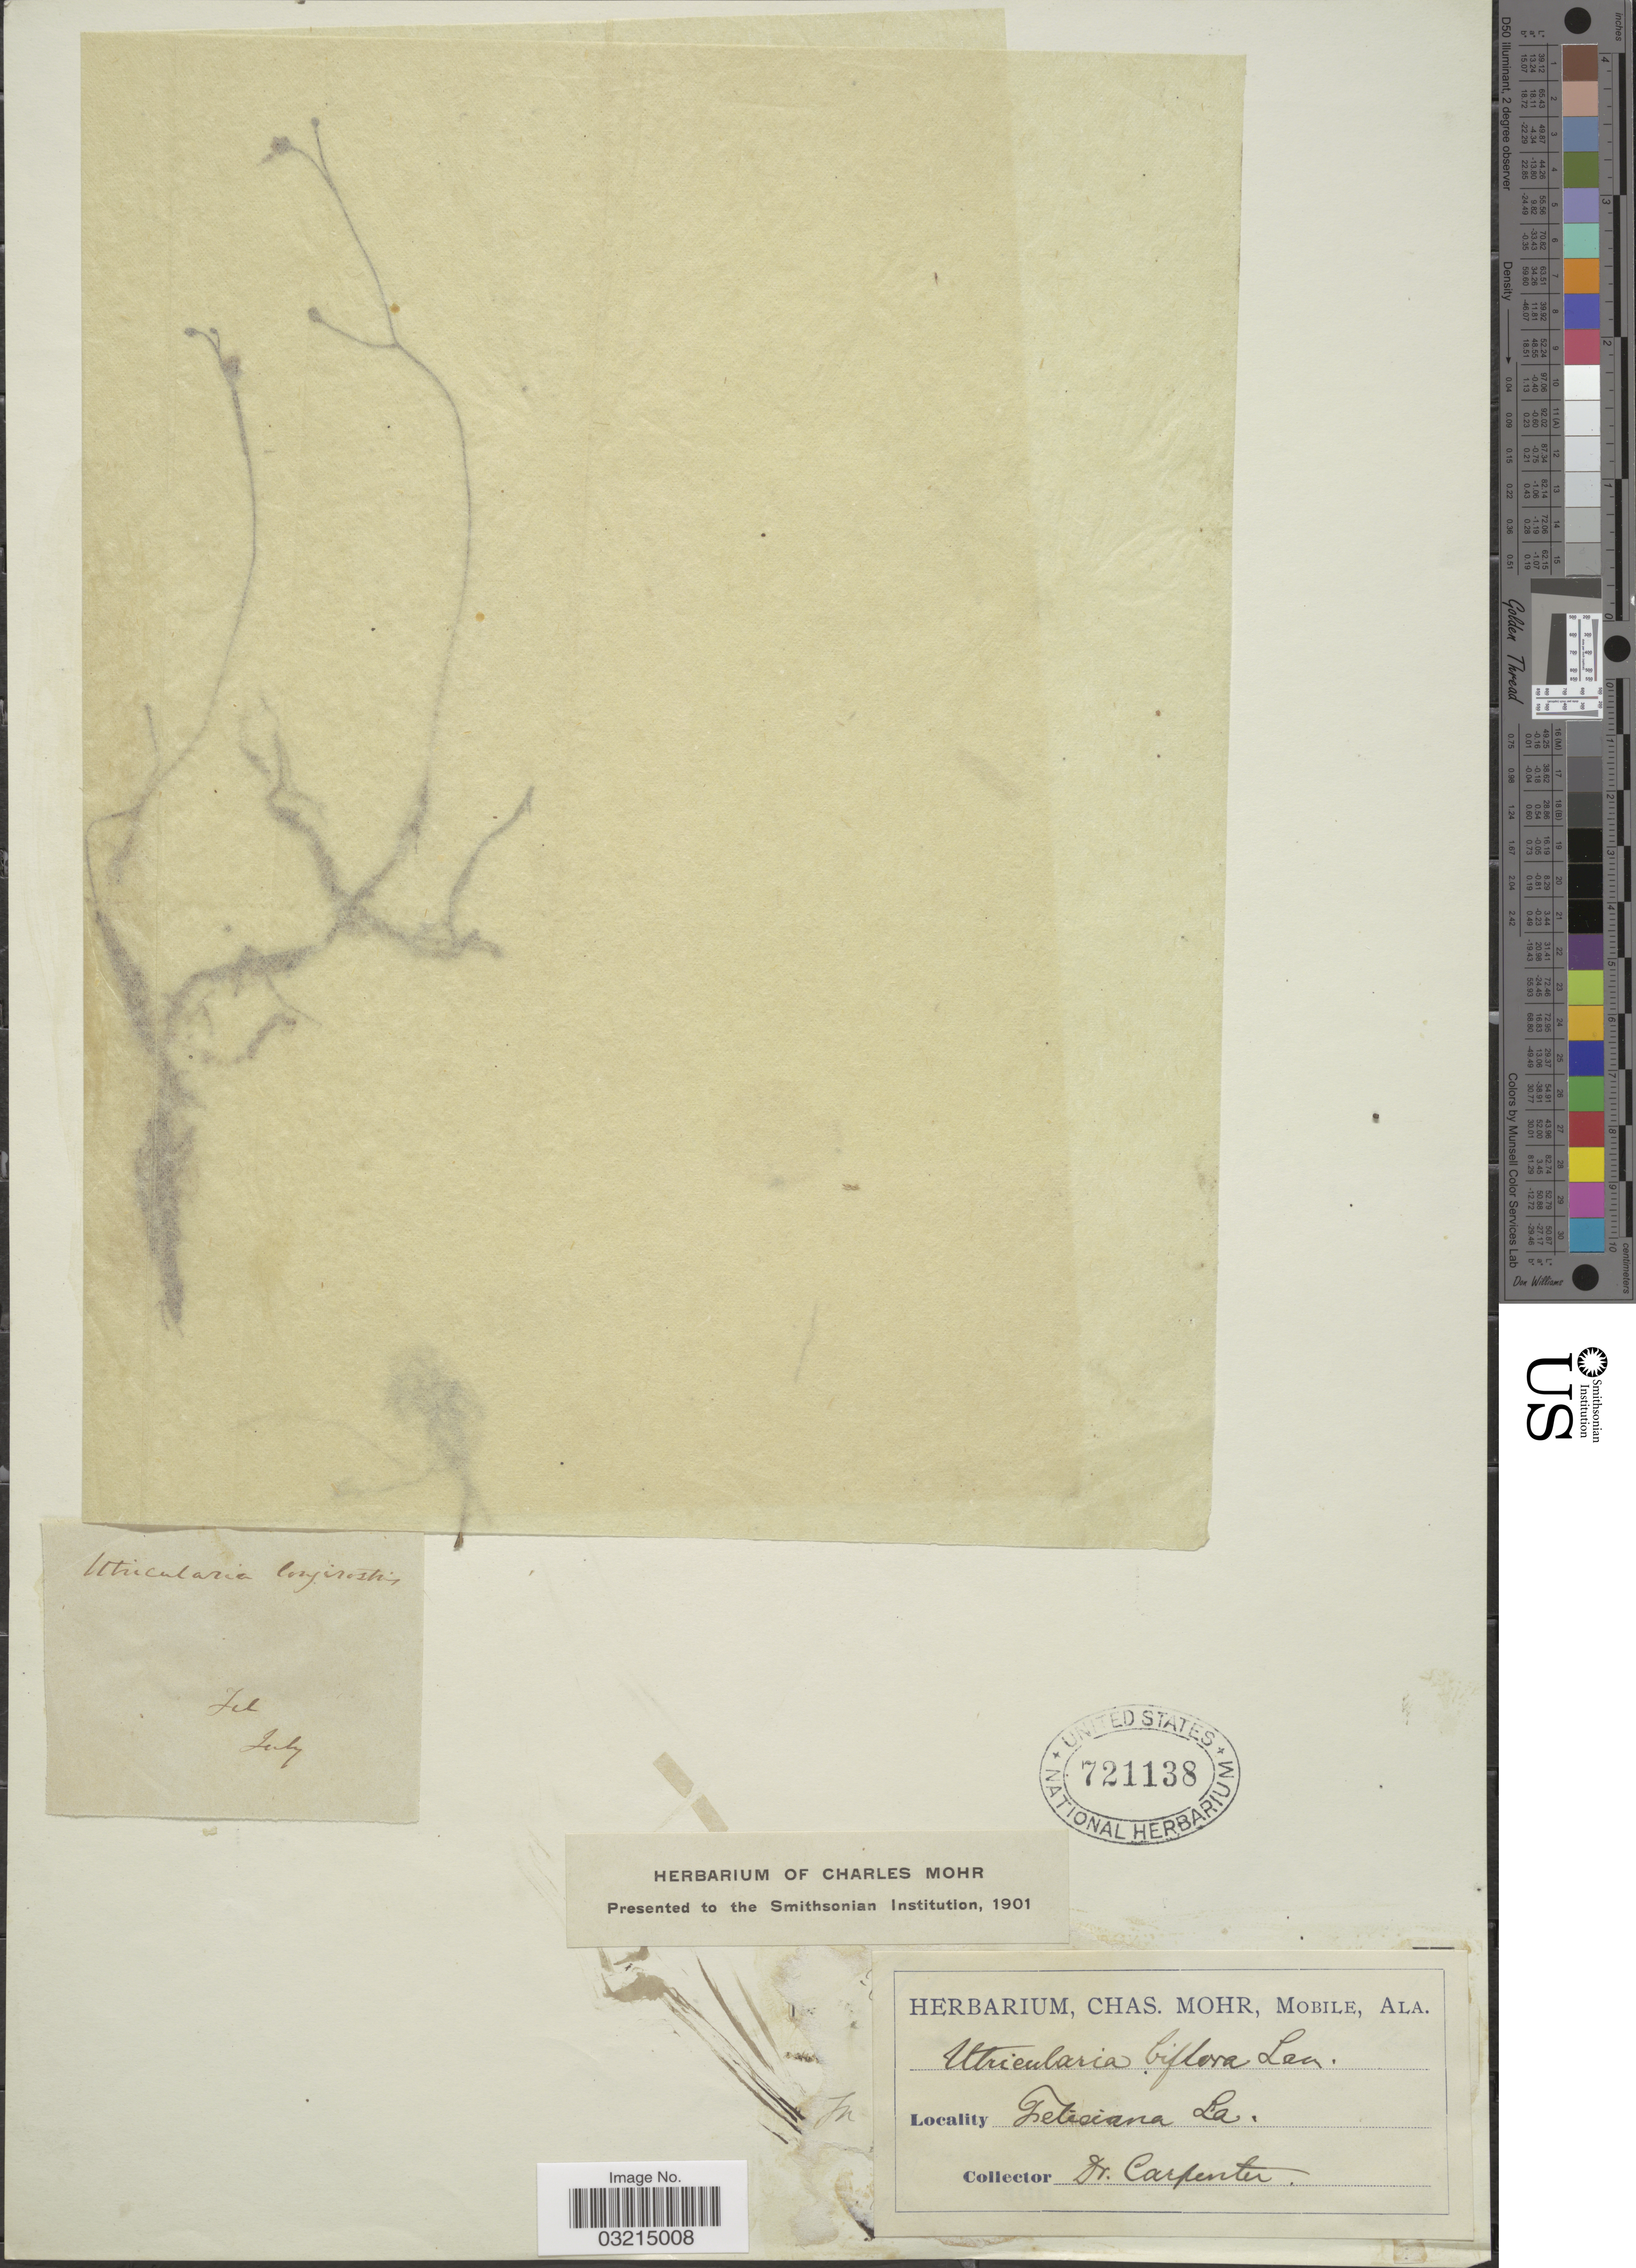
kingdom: Plantae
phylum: Tracheophyta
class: Magnoliopsida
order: Lamiales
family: Lentibulariaceae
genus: Utricularia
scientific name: Utricularia biflora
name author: Lam.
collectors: -. Carpenter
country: United States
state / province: Louisiana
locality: Feliciana.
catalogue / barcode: US 721138